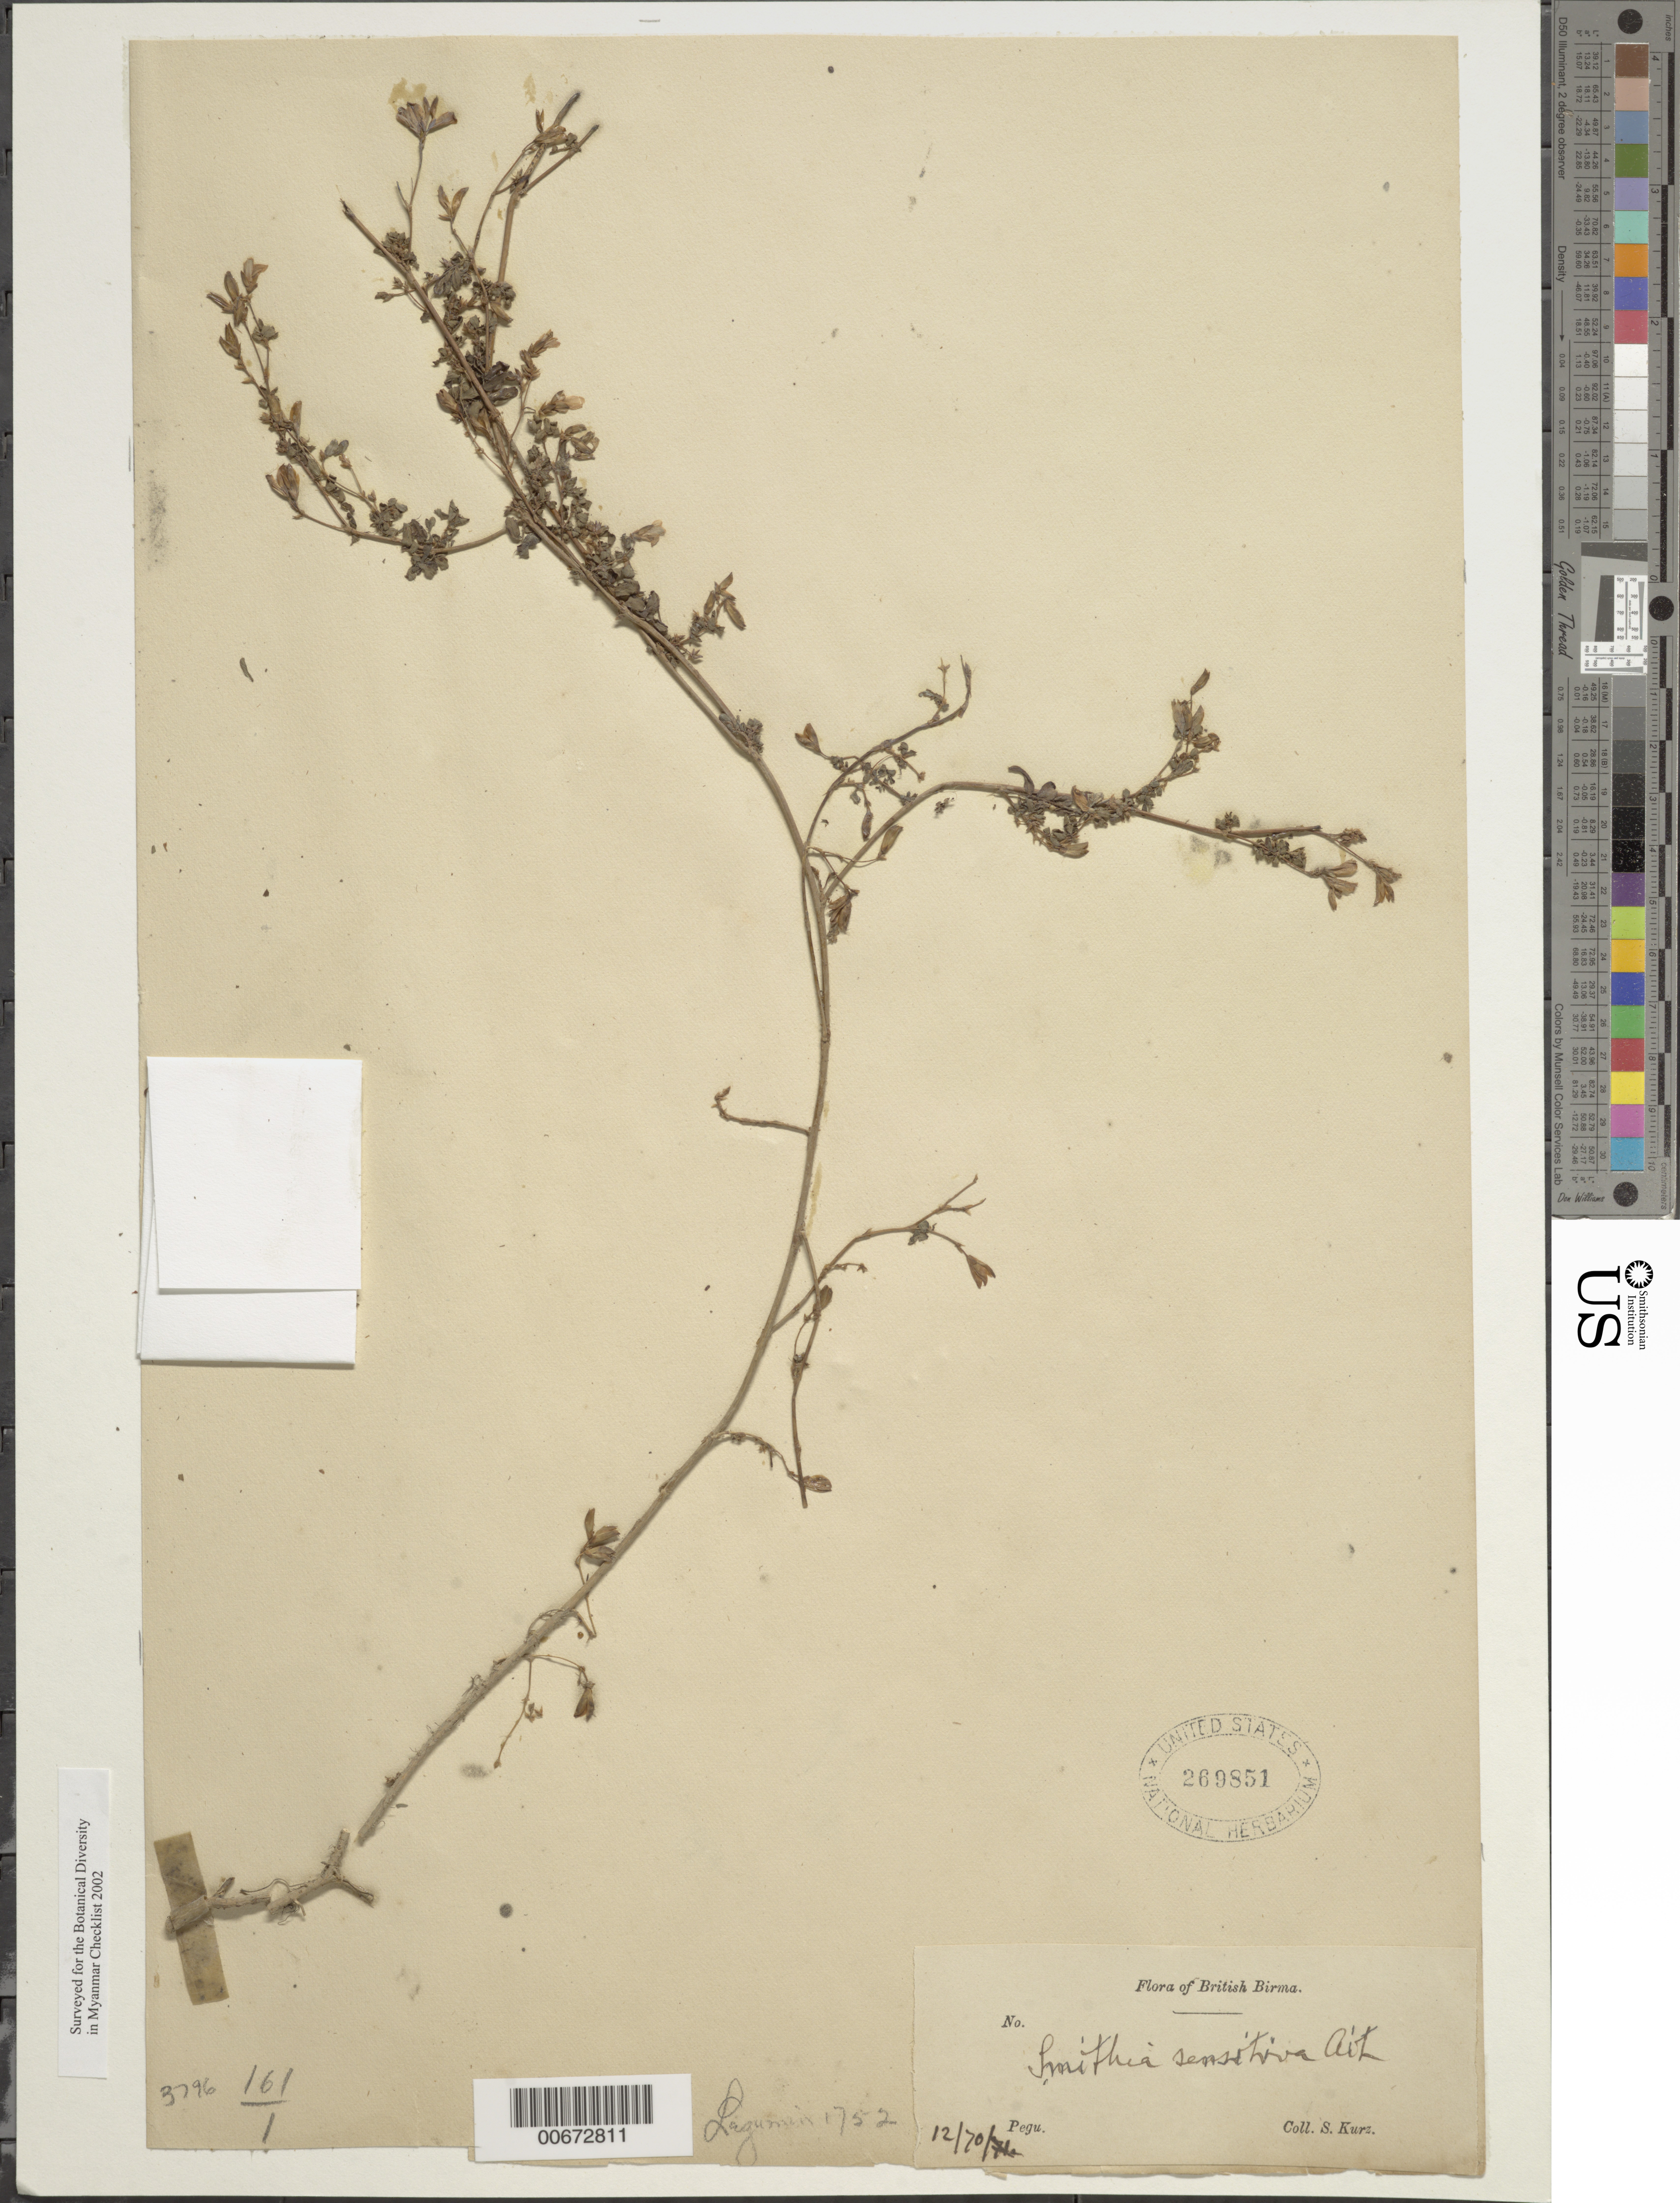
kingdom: Plantae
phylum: Tracheophyta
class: Magnoliopsida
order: Fabales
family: Fabaceae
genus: Smithia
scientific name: Smithia sensitiva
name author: Aiton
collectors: S. Kurz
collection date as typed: Dec 1870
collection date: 1870-12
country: Myanmar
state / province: Bago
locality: Pegu.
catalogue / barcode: US 269851